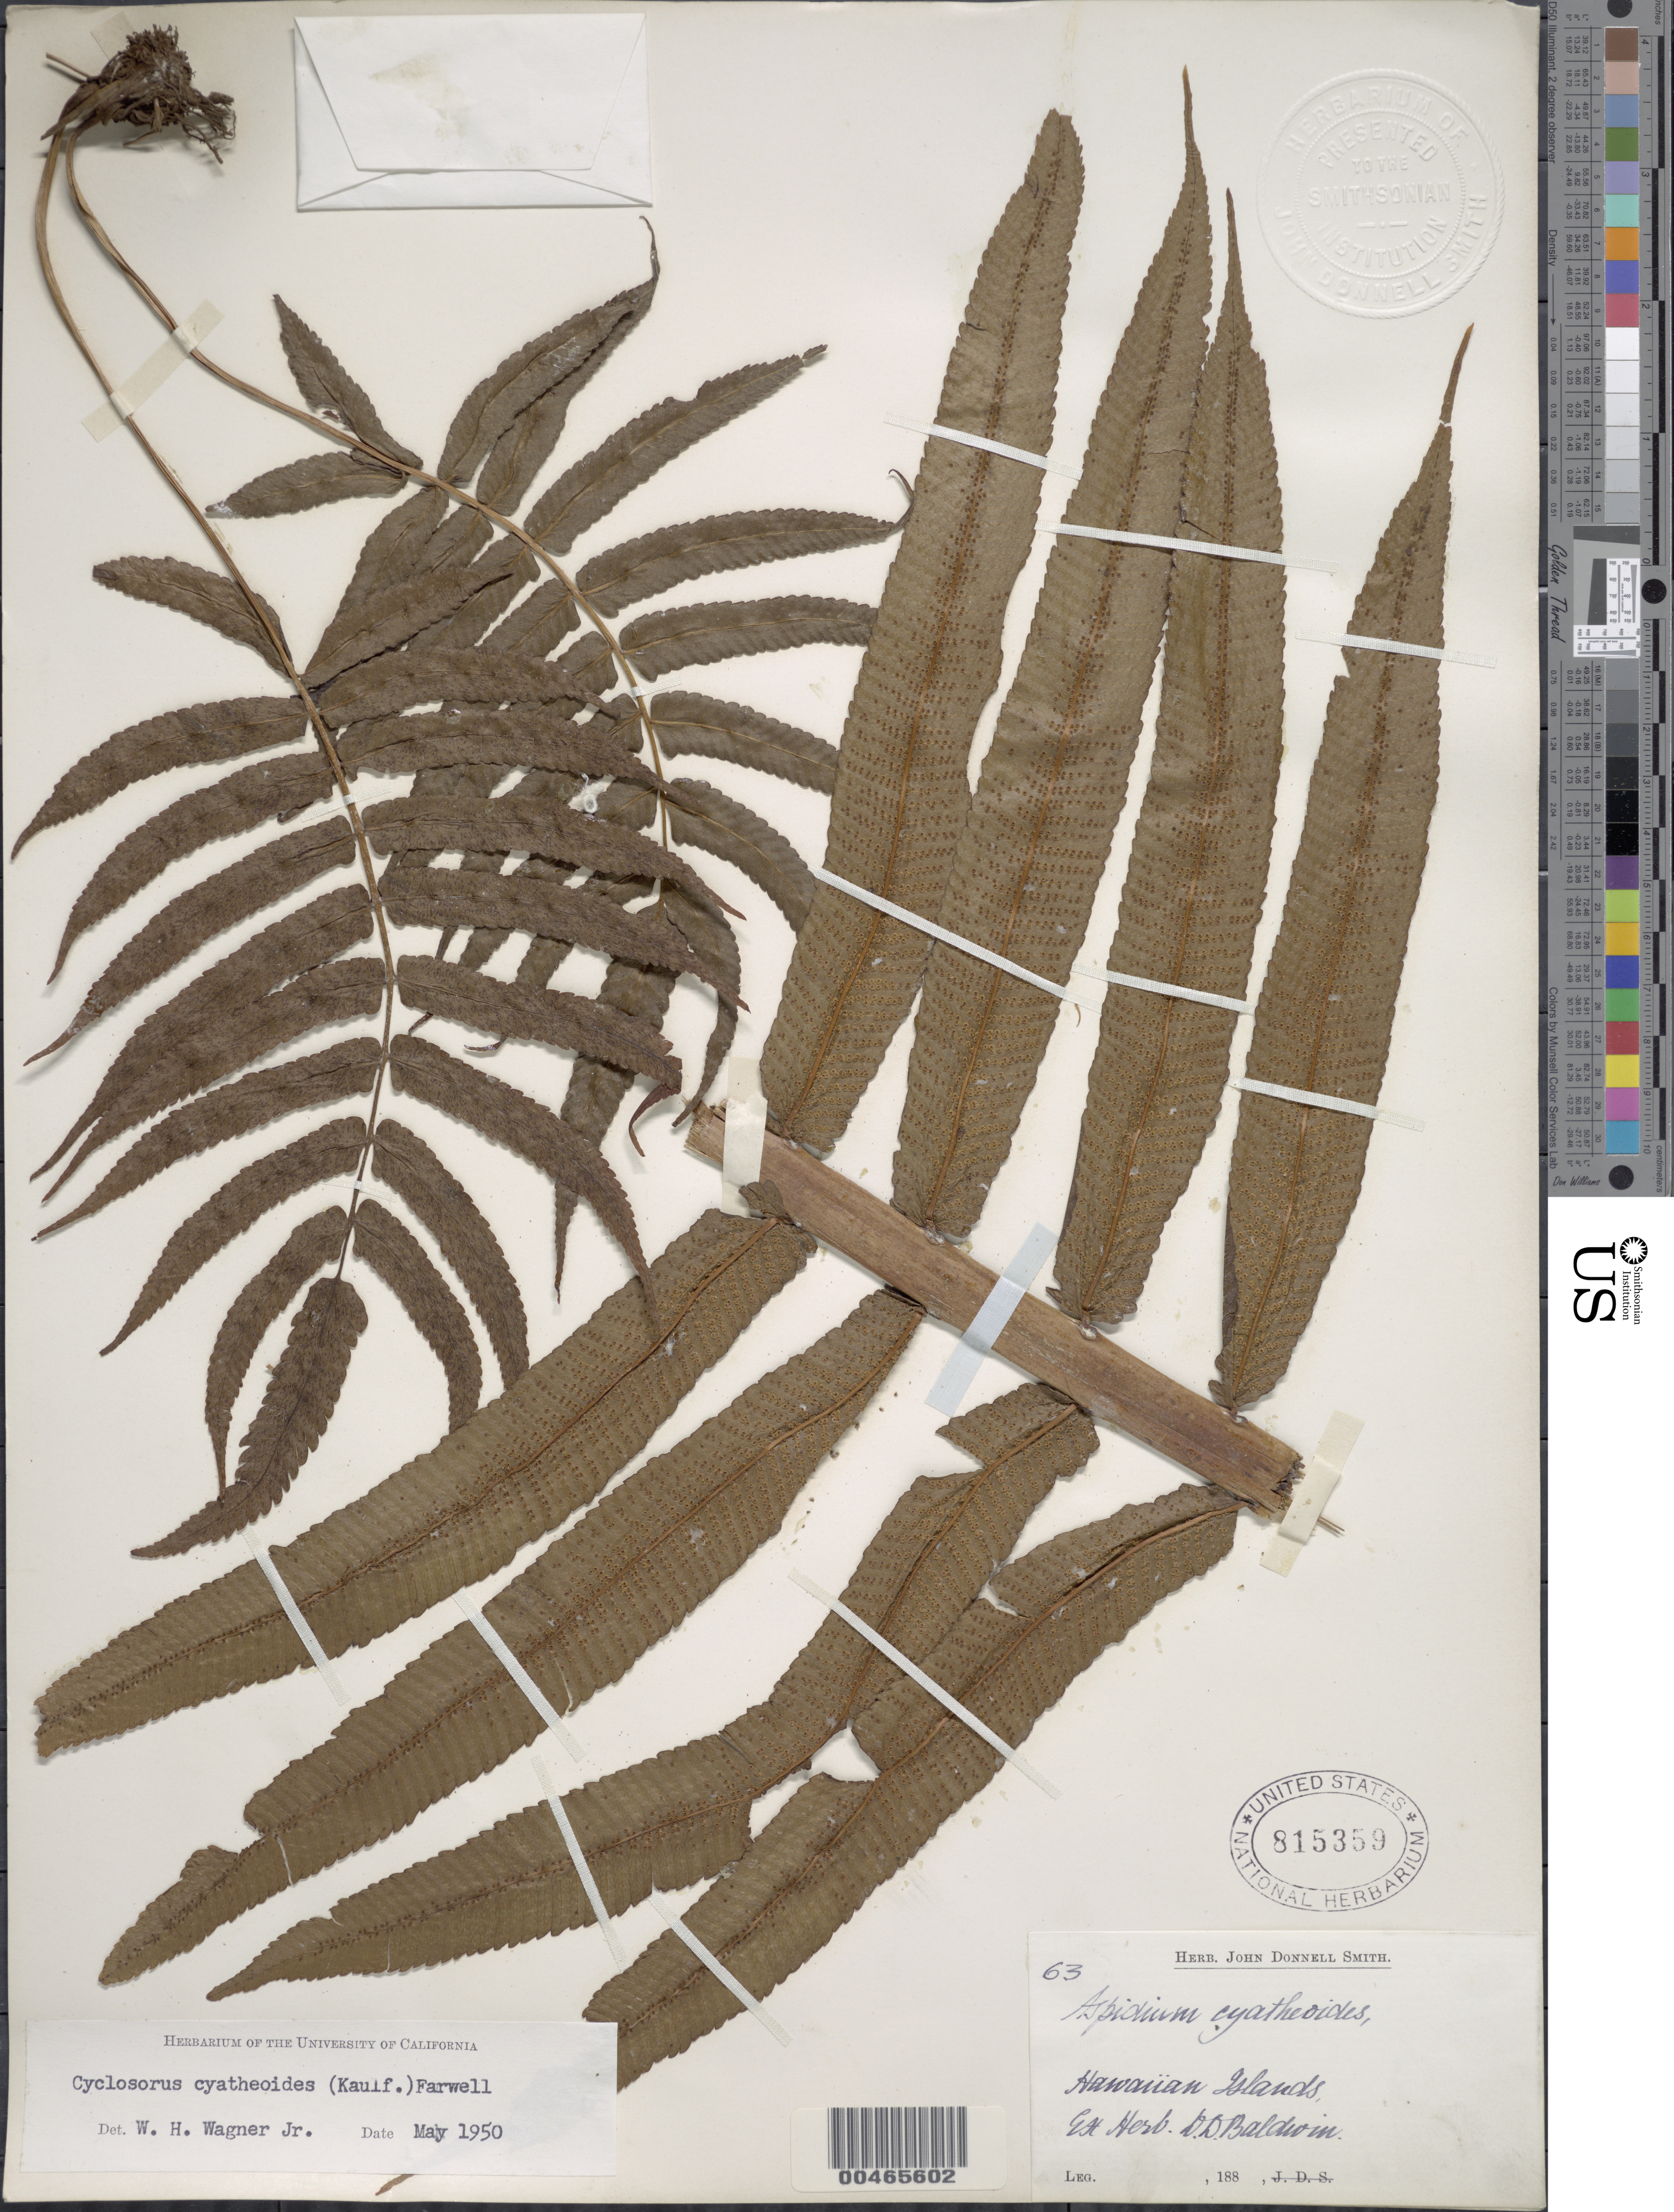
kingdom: Plantae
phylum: Tracheophyta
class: Polypodiopsida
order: Polypodiales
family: Thelypteridaceae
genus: Christella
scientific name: Christella cyatheoides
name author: (Kaulf.) Holttum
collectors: D. Baldwin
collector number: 63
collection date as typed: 188-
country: United States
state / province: Hawaii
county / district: Hawaii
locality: Hawaiian Islands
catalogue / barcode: US 815359